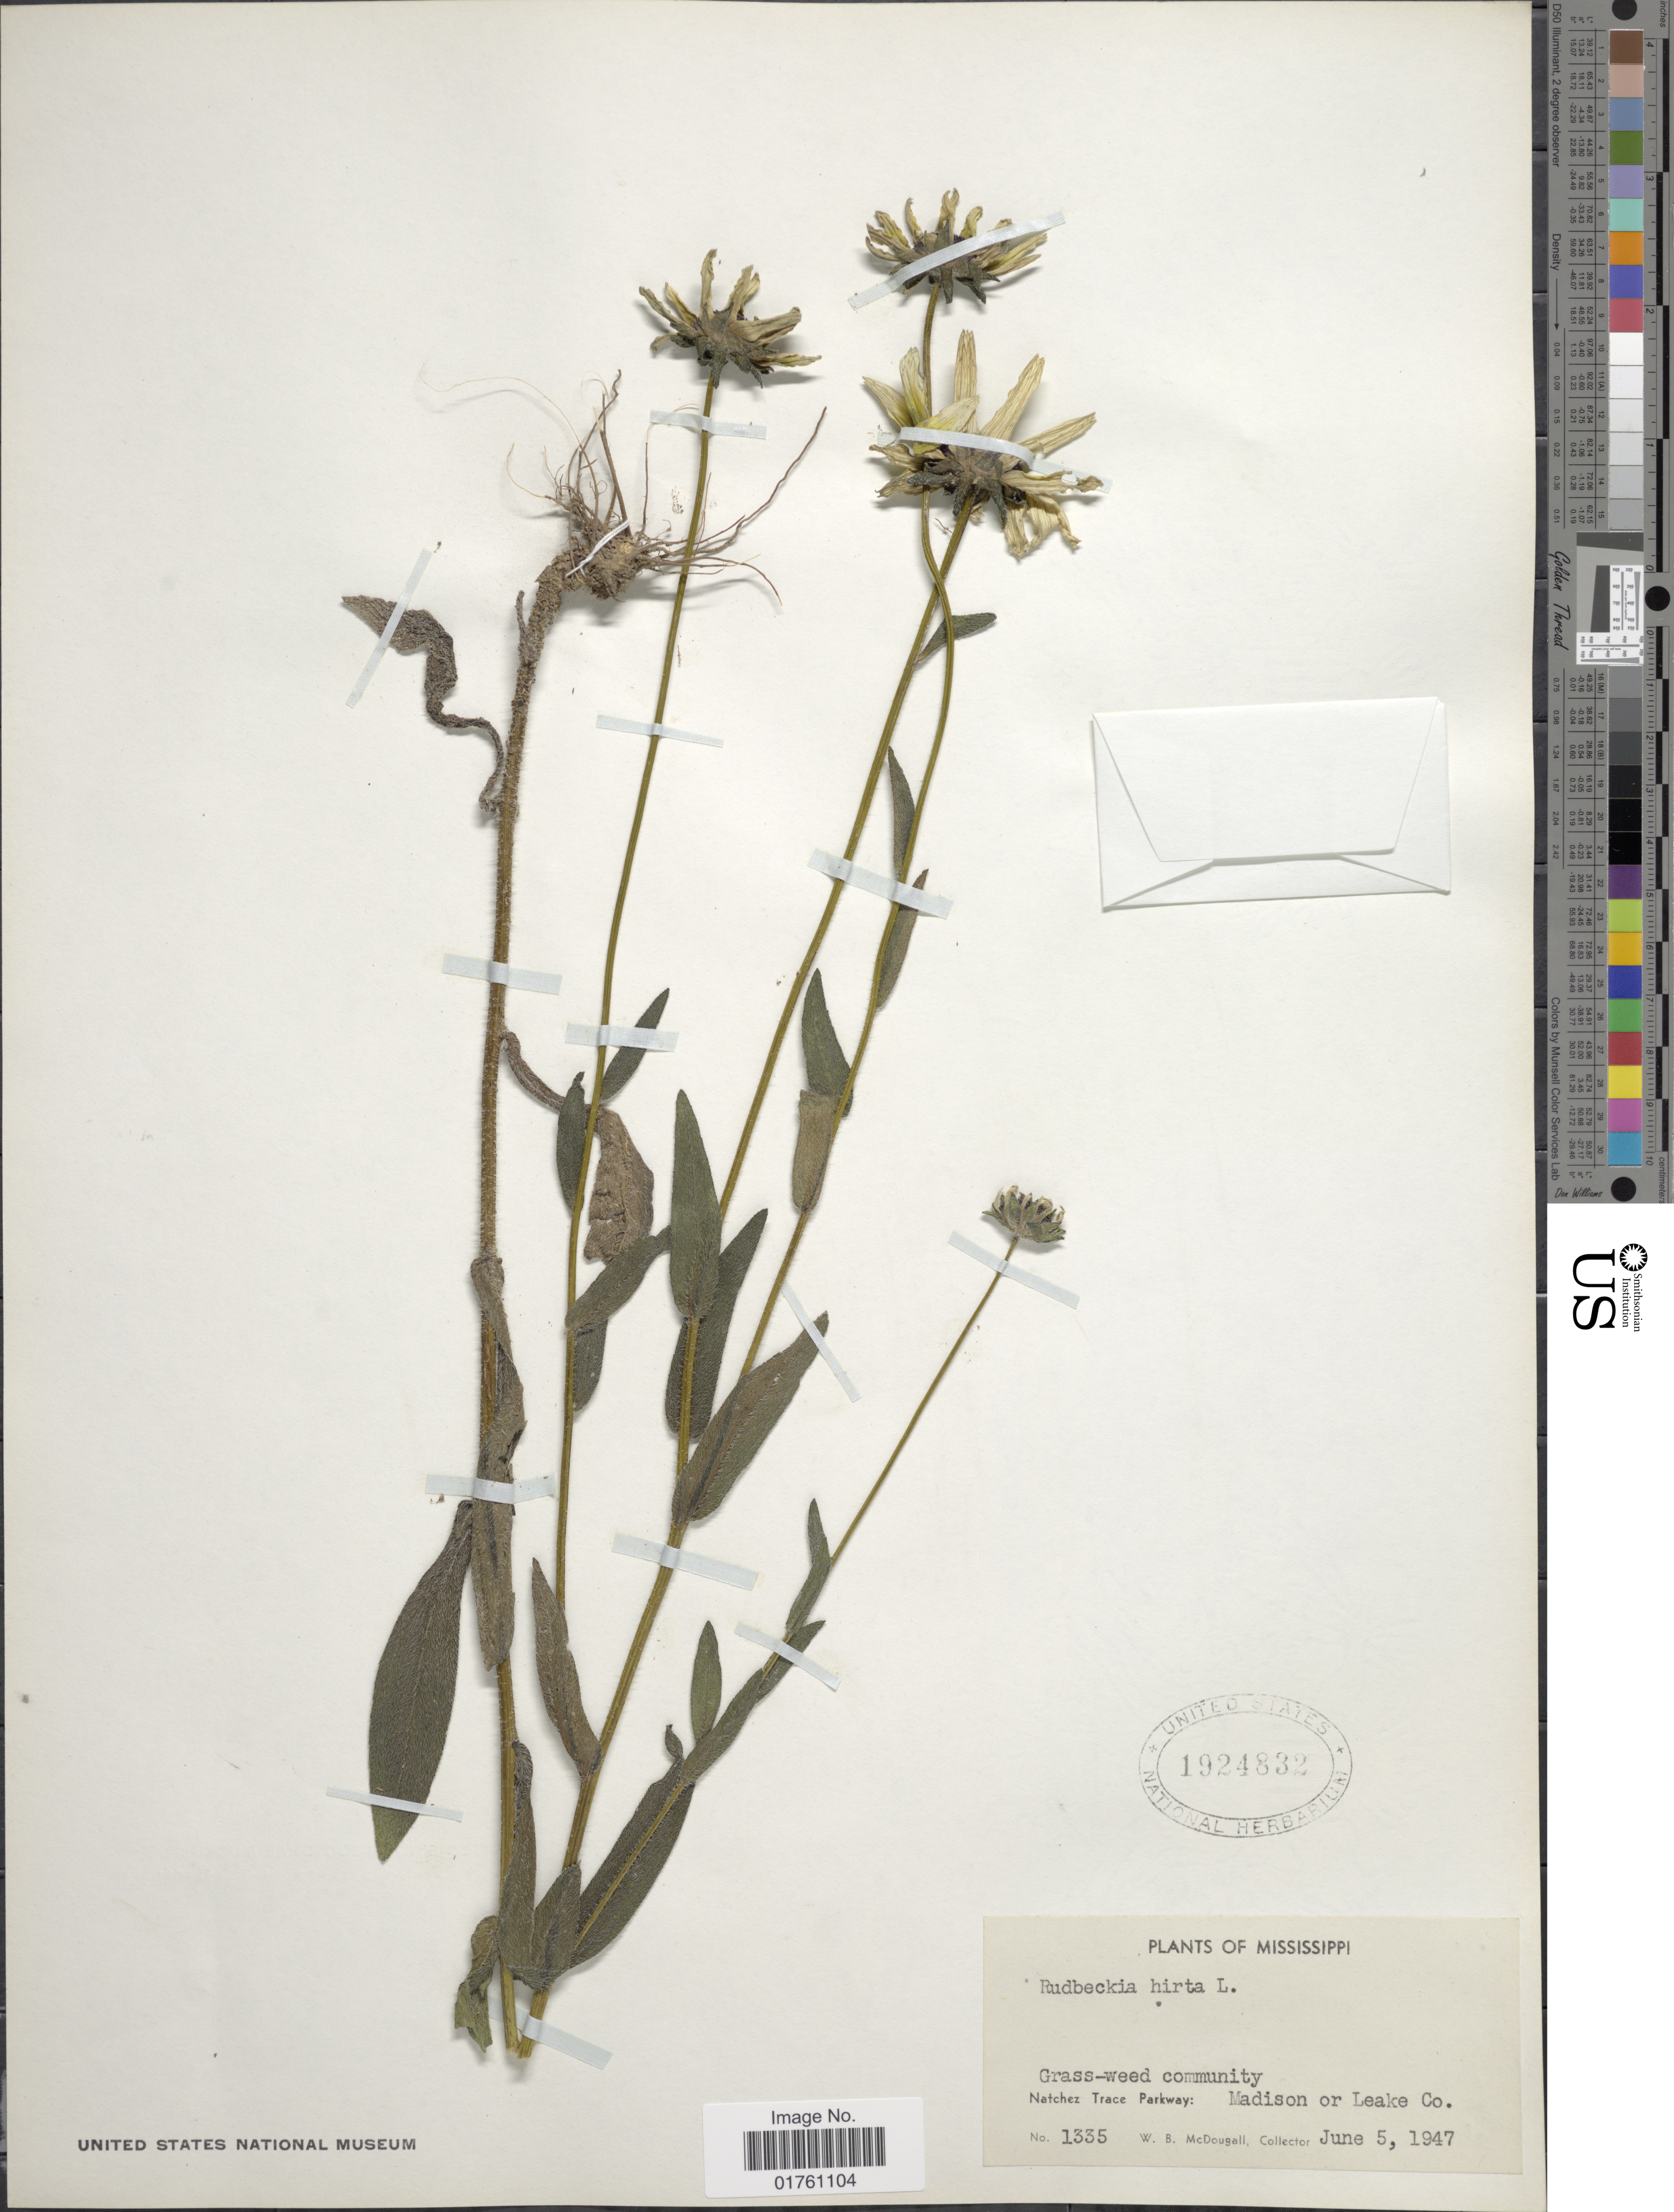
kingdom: Plantae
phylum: Tracheophyta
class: Magnoliopsida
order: Asterales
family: Asteraceae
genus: Rudbeckia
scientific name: Rudbeckia hirta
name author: L.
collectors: W. B. McDougall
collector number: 1335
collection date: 1947-06-05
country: United States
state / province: Mississippi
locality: Grass-weed community, Natchez Trace Parkway: Madison or Leake Co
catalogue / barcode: US 1924832